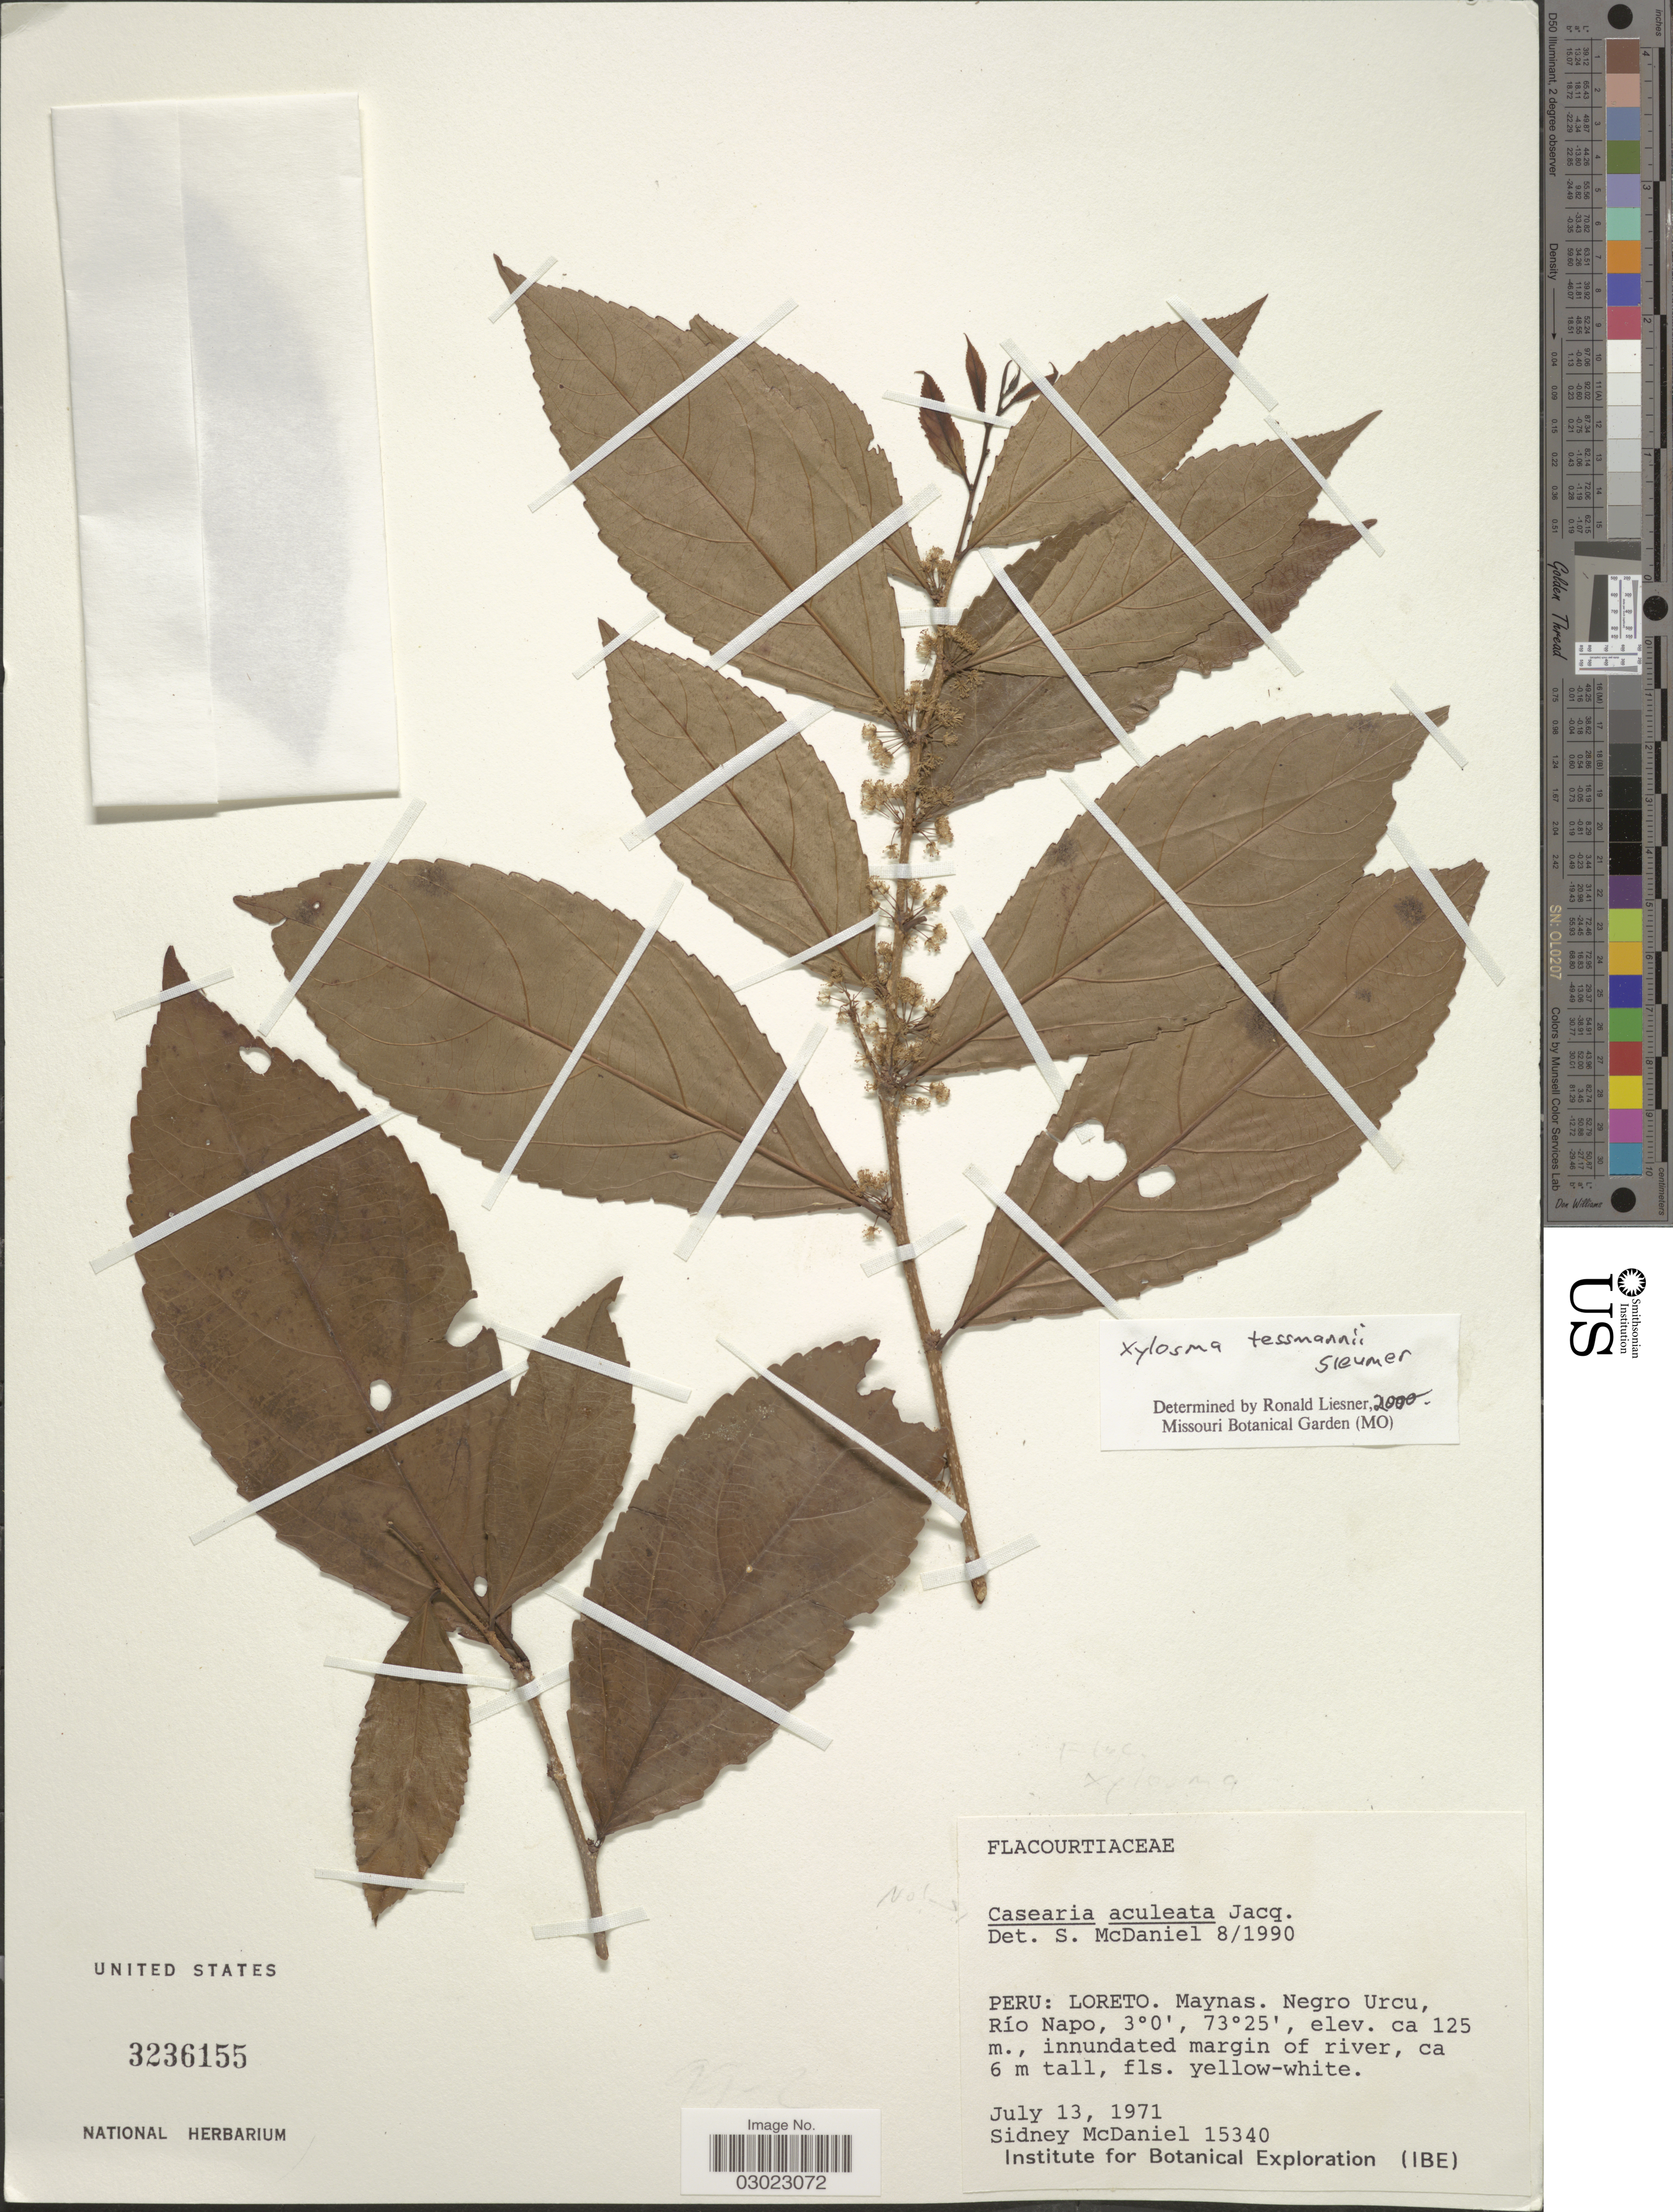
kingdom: Plantae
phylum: Tracheophyta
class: Magnoliopsida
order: Malpighiales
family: Salicaceae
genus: Xylosma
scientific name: Xylosma tessmannii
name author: Sleumer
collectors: S. McDaniel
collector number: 15340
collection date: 1971-07-13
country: Peru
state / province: Loreto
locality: Maynas. Negro Urcu, Río Napo, inundated margin of river.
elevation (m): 125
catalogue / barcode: US 3236155